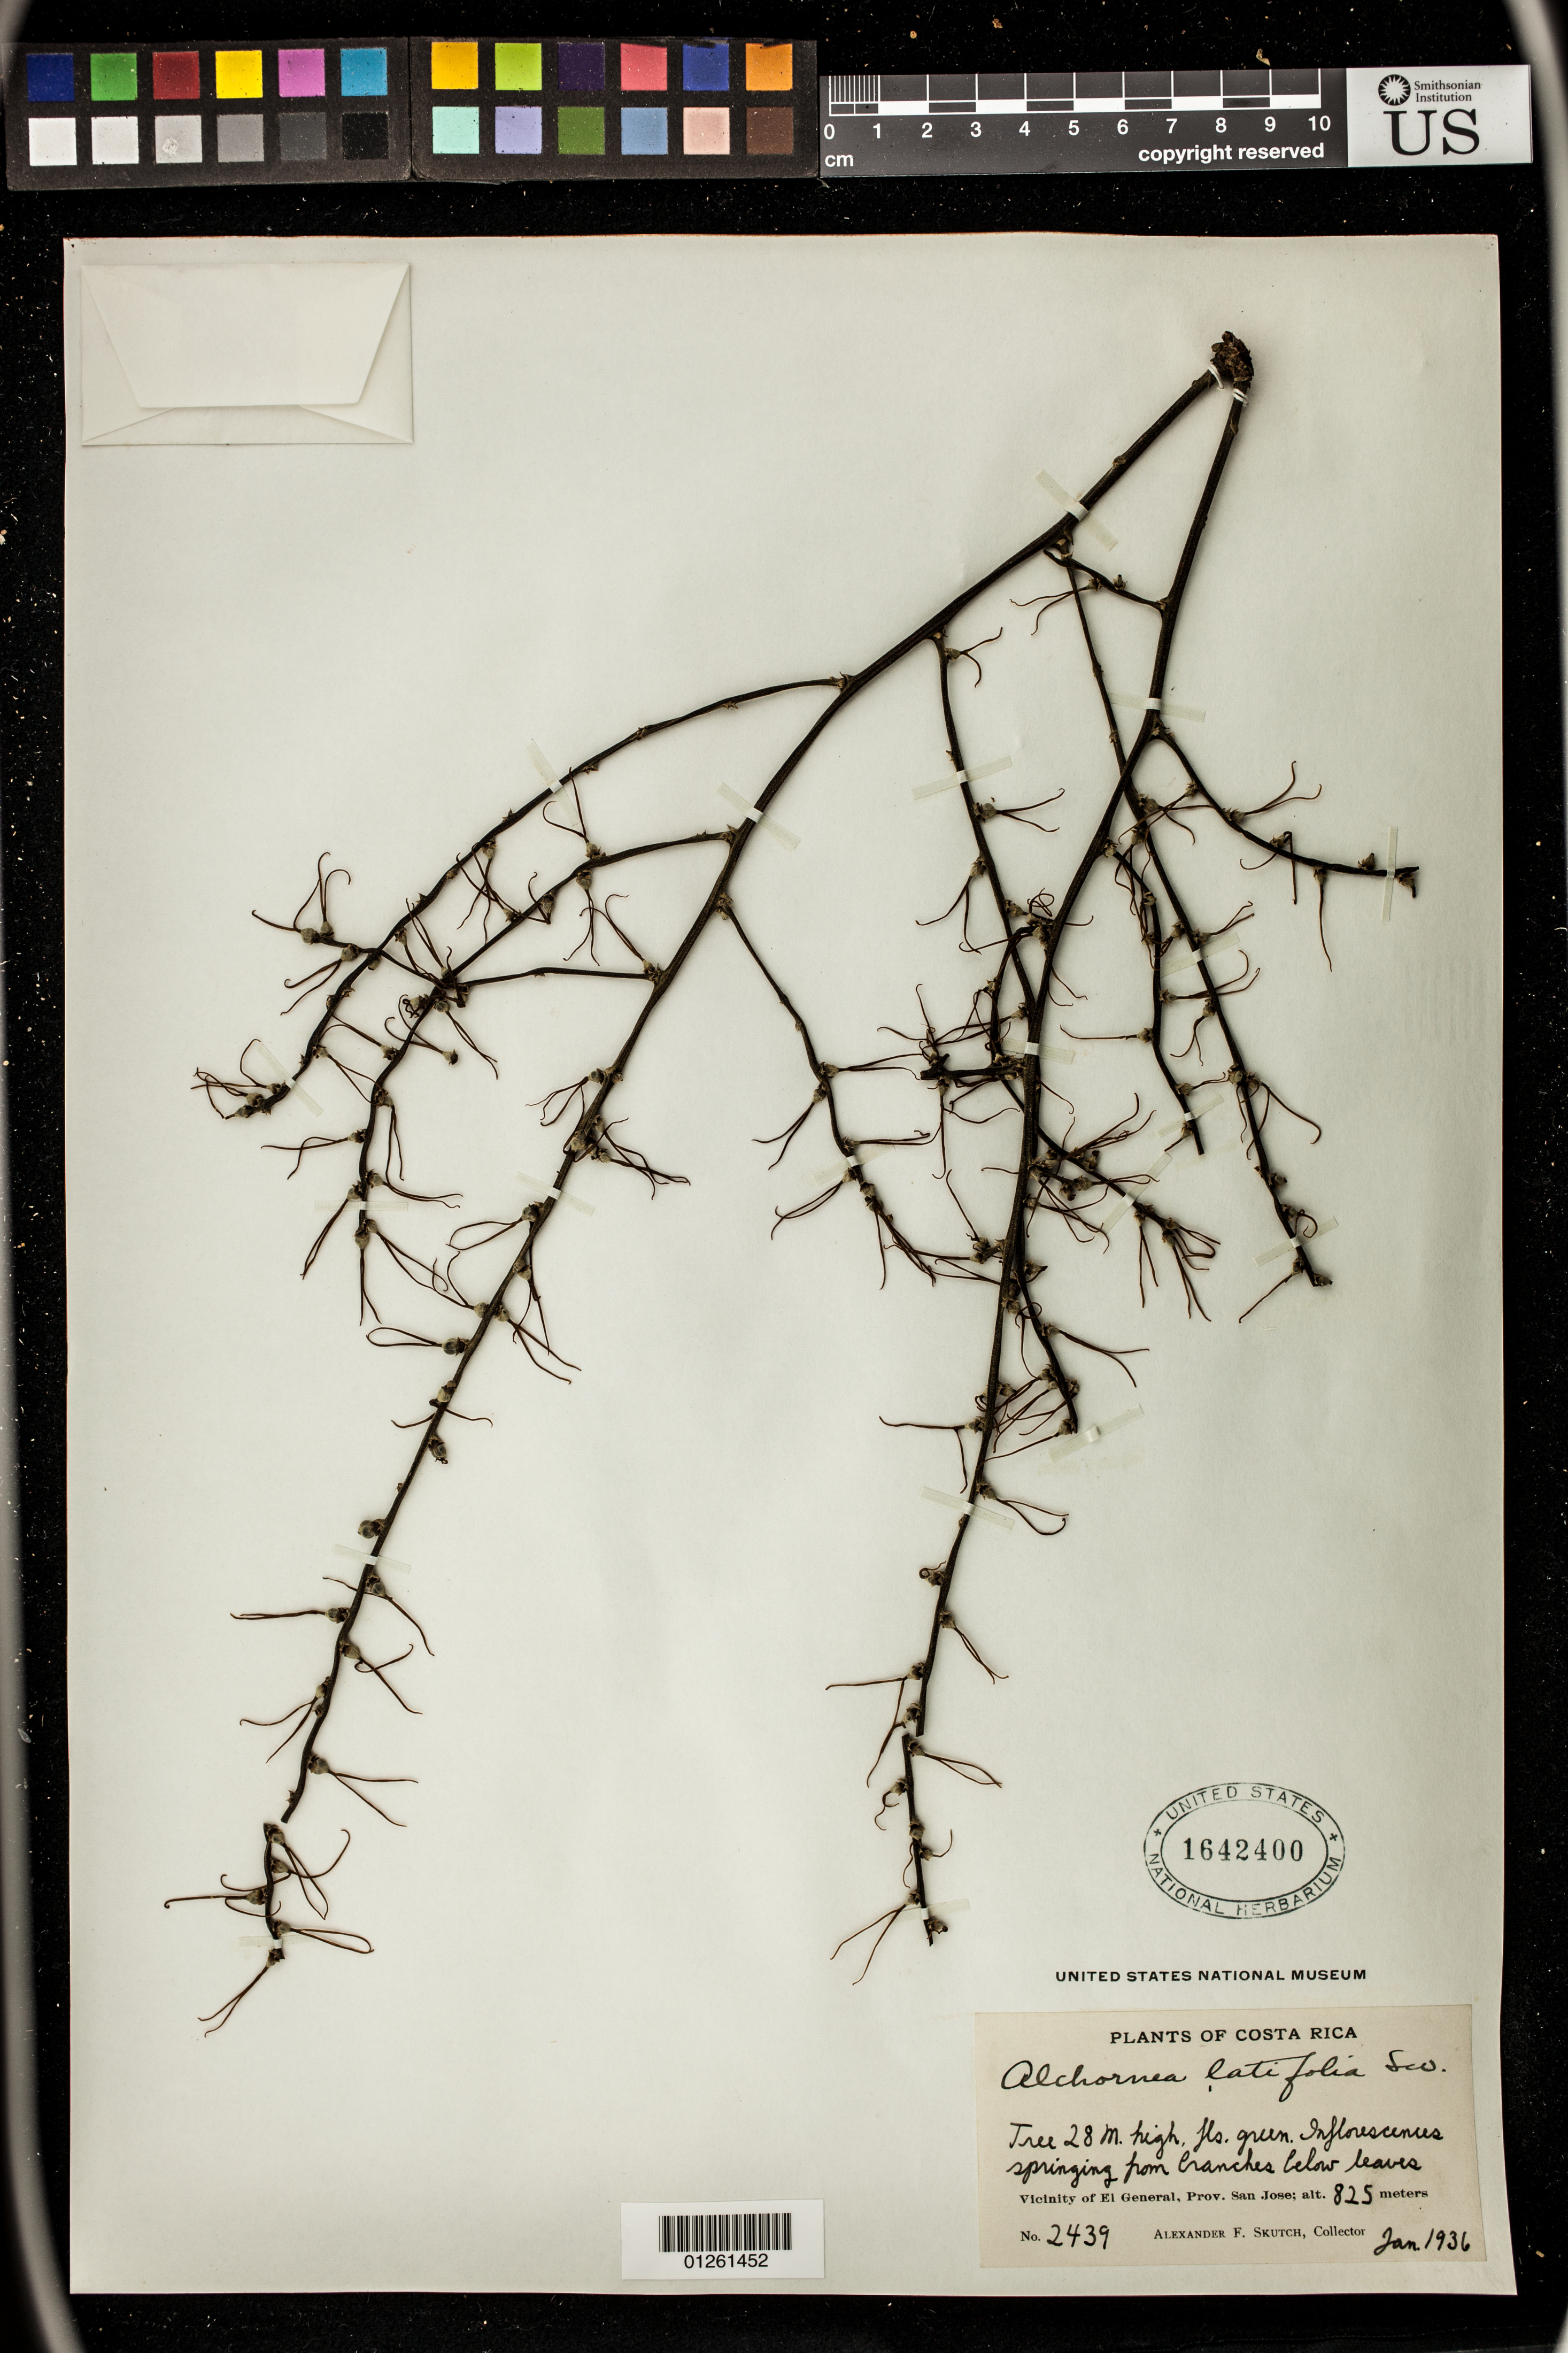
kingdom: Plantae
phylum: Tracheophyta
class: Magnoliopsida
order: Malpighiales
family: Euphorbiaceae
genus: Alchornea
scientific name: Alchornea latifolia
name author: Sw.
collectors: A. F. Skutch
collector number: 2439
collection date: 1936-01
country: Costa Rica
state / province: San Jose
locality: Vicinity of El General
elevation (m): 825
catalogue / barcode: US 1642400